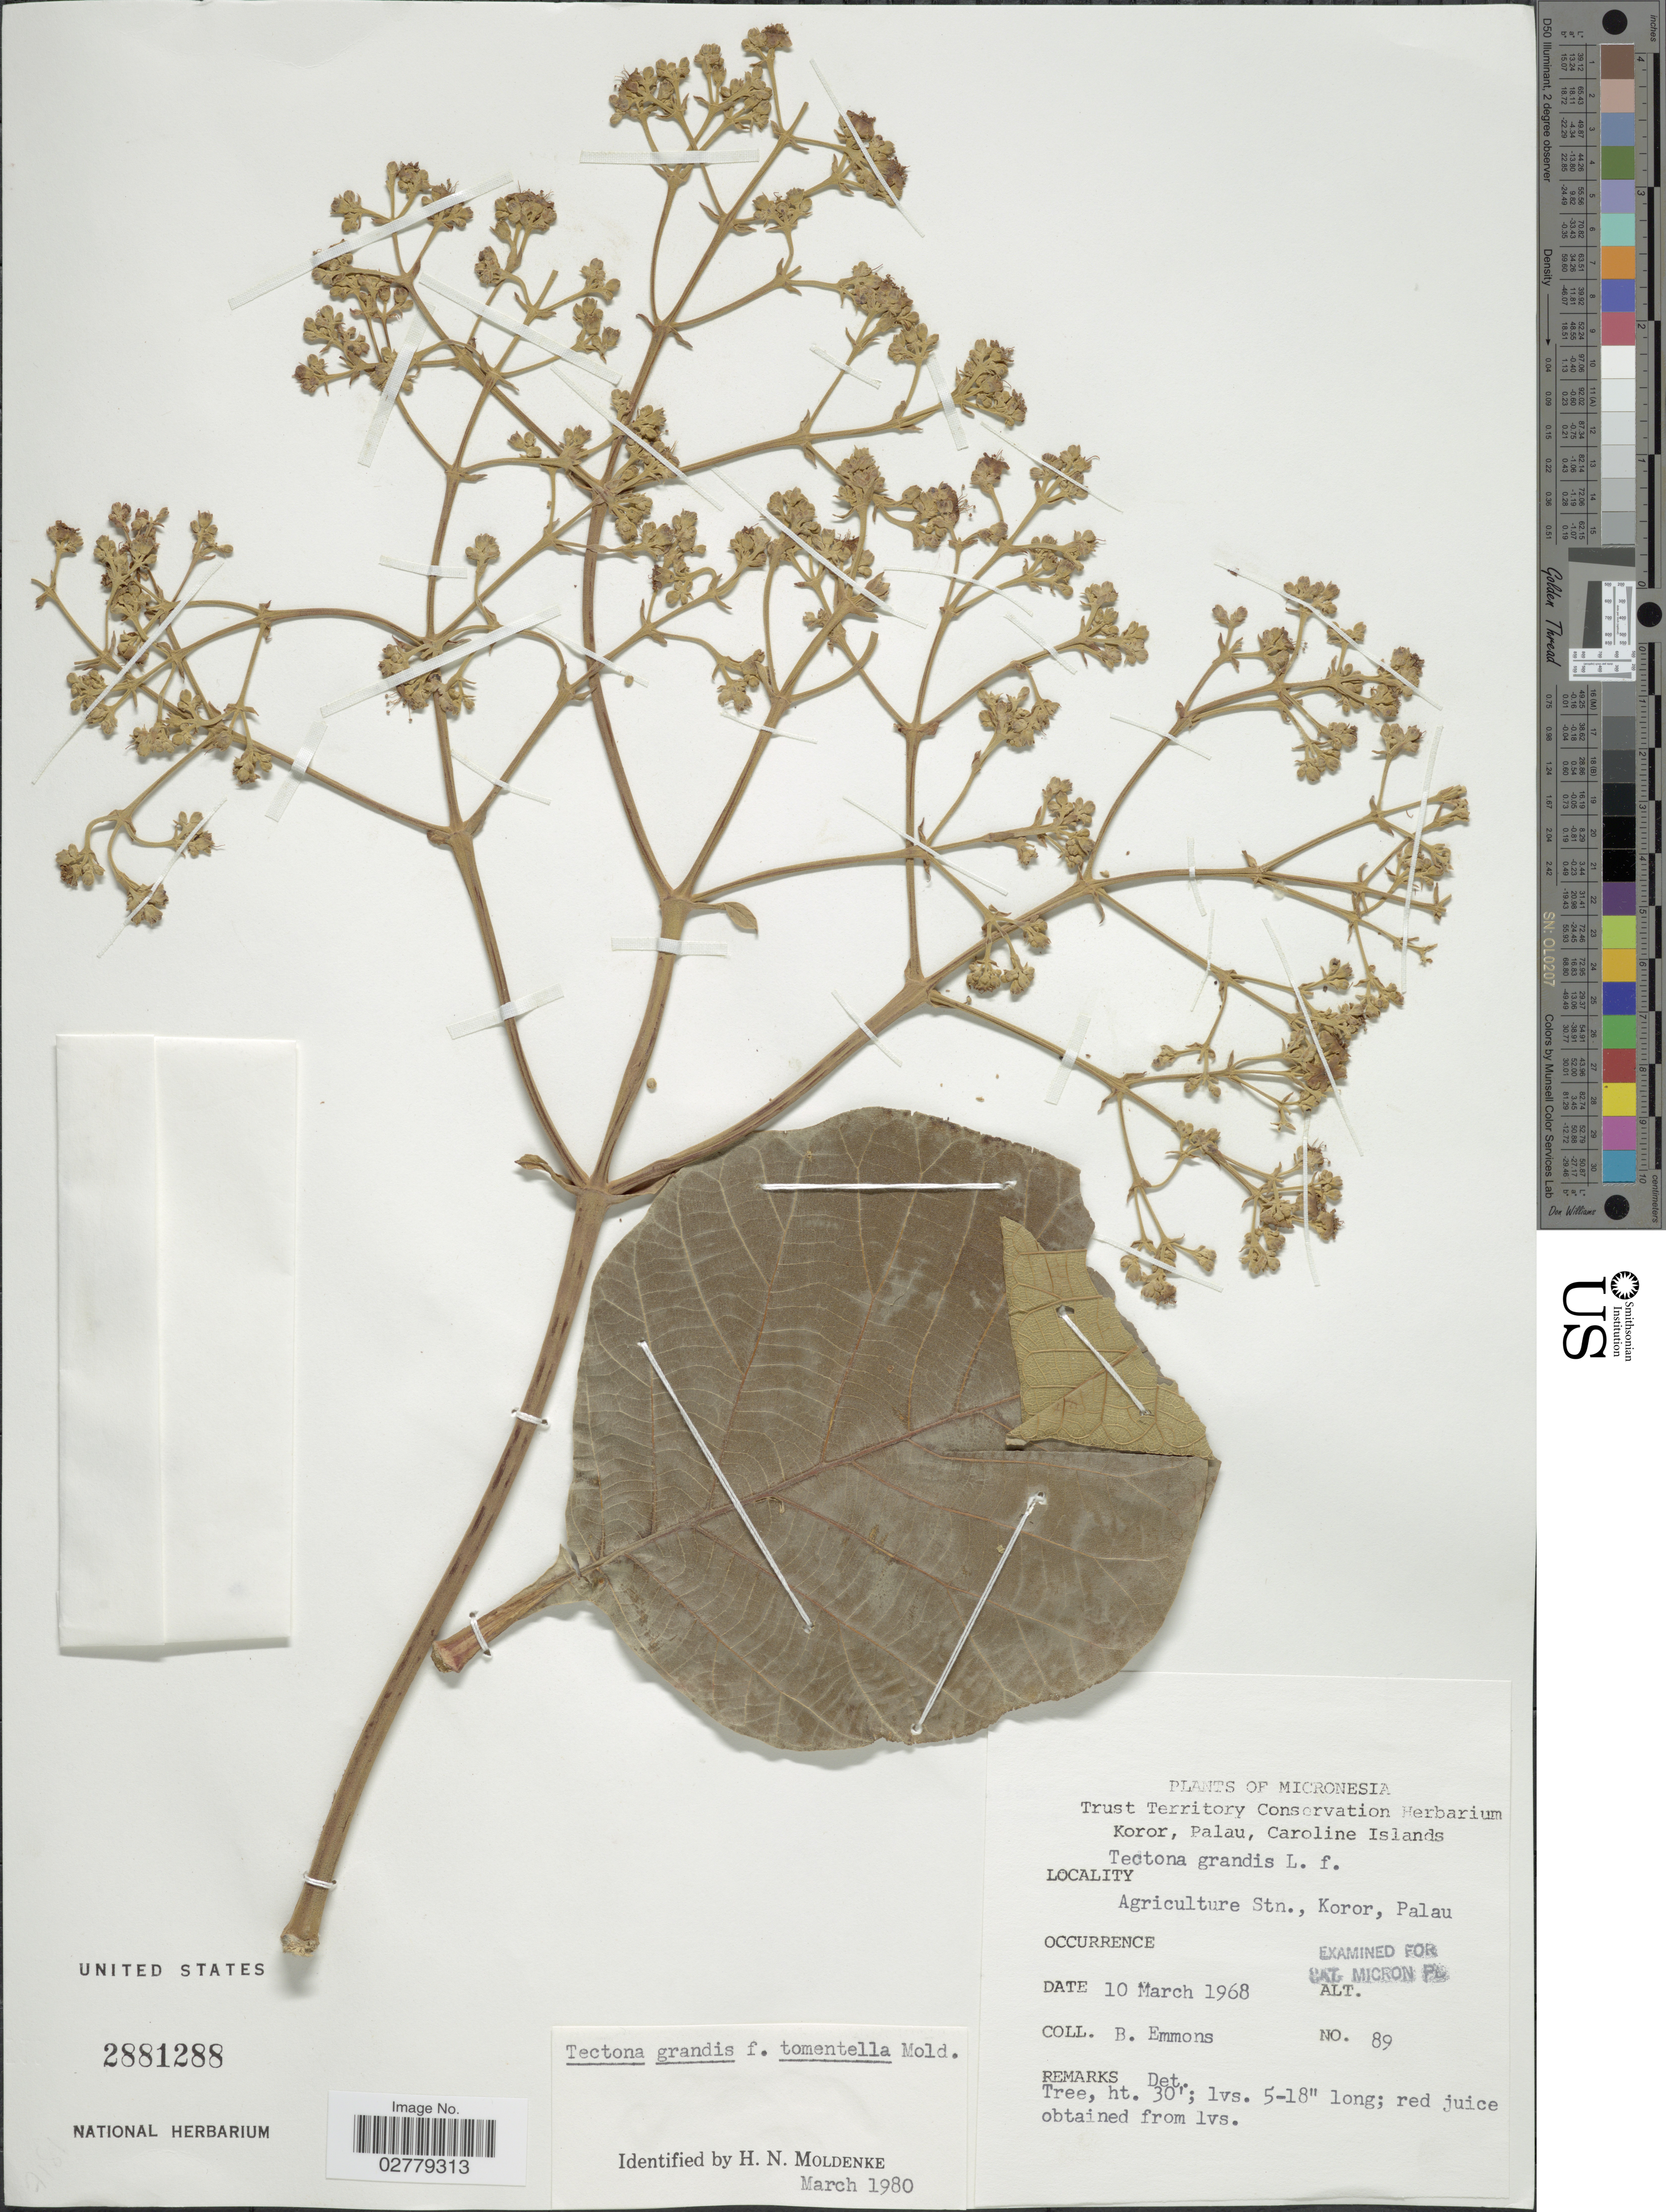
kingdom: Plantae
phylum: Tracheophyta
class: Magnoliopsida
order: Lamiales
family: Lamiaceae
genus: Tectona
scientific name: Tectona grandis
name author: L. f.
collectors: B. Emmons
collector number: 89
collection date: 1968-03-10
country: Palau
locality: Micronesia. Agriculture Stn., Koror, Palau.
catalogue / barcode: US 2881288